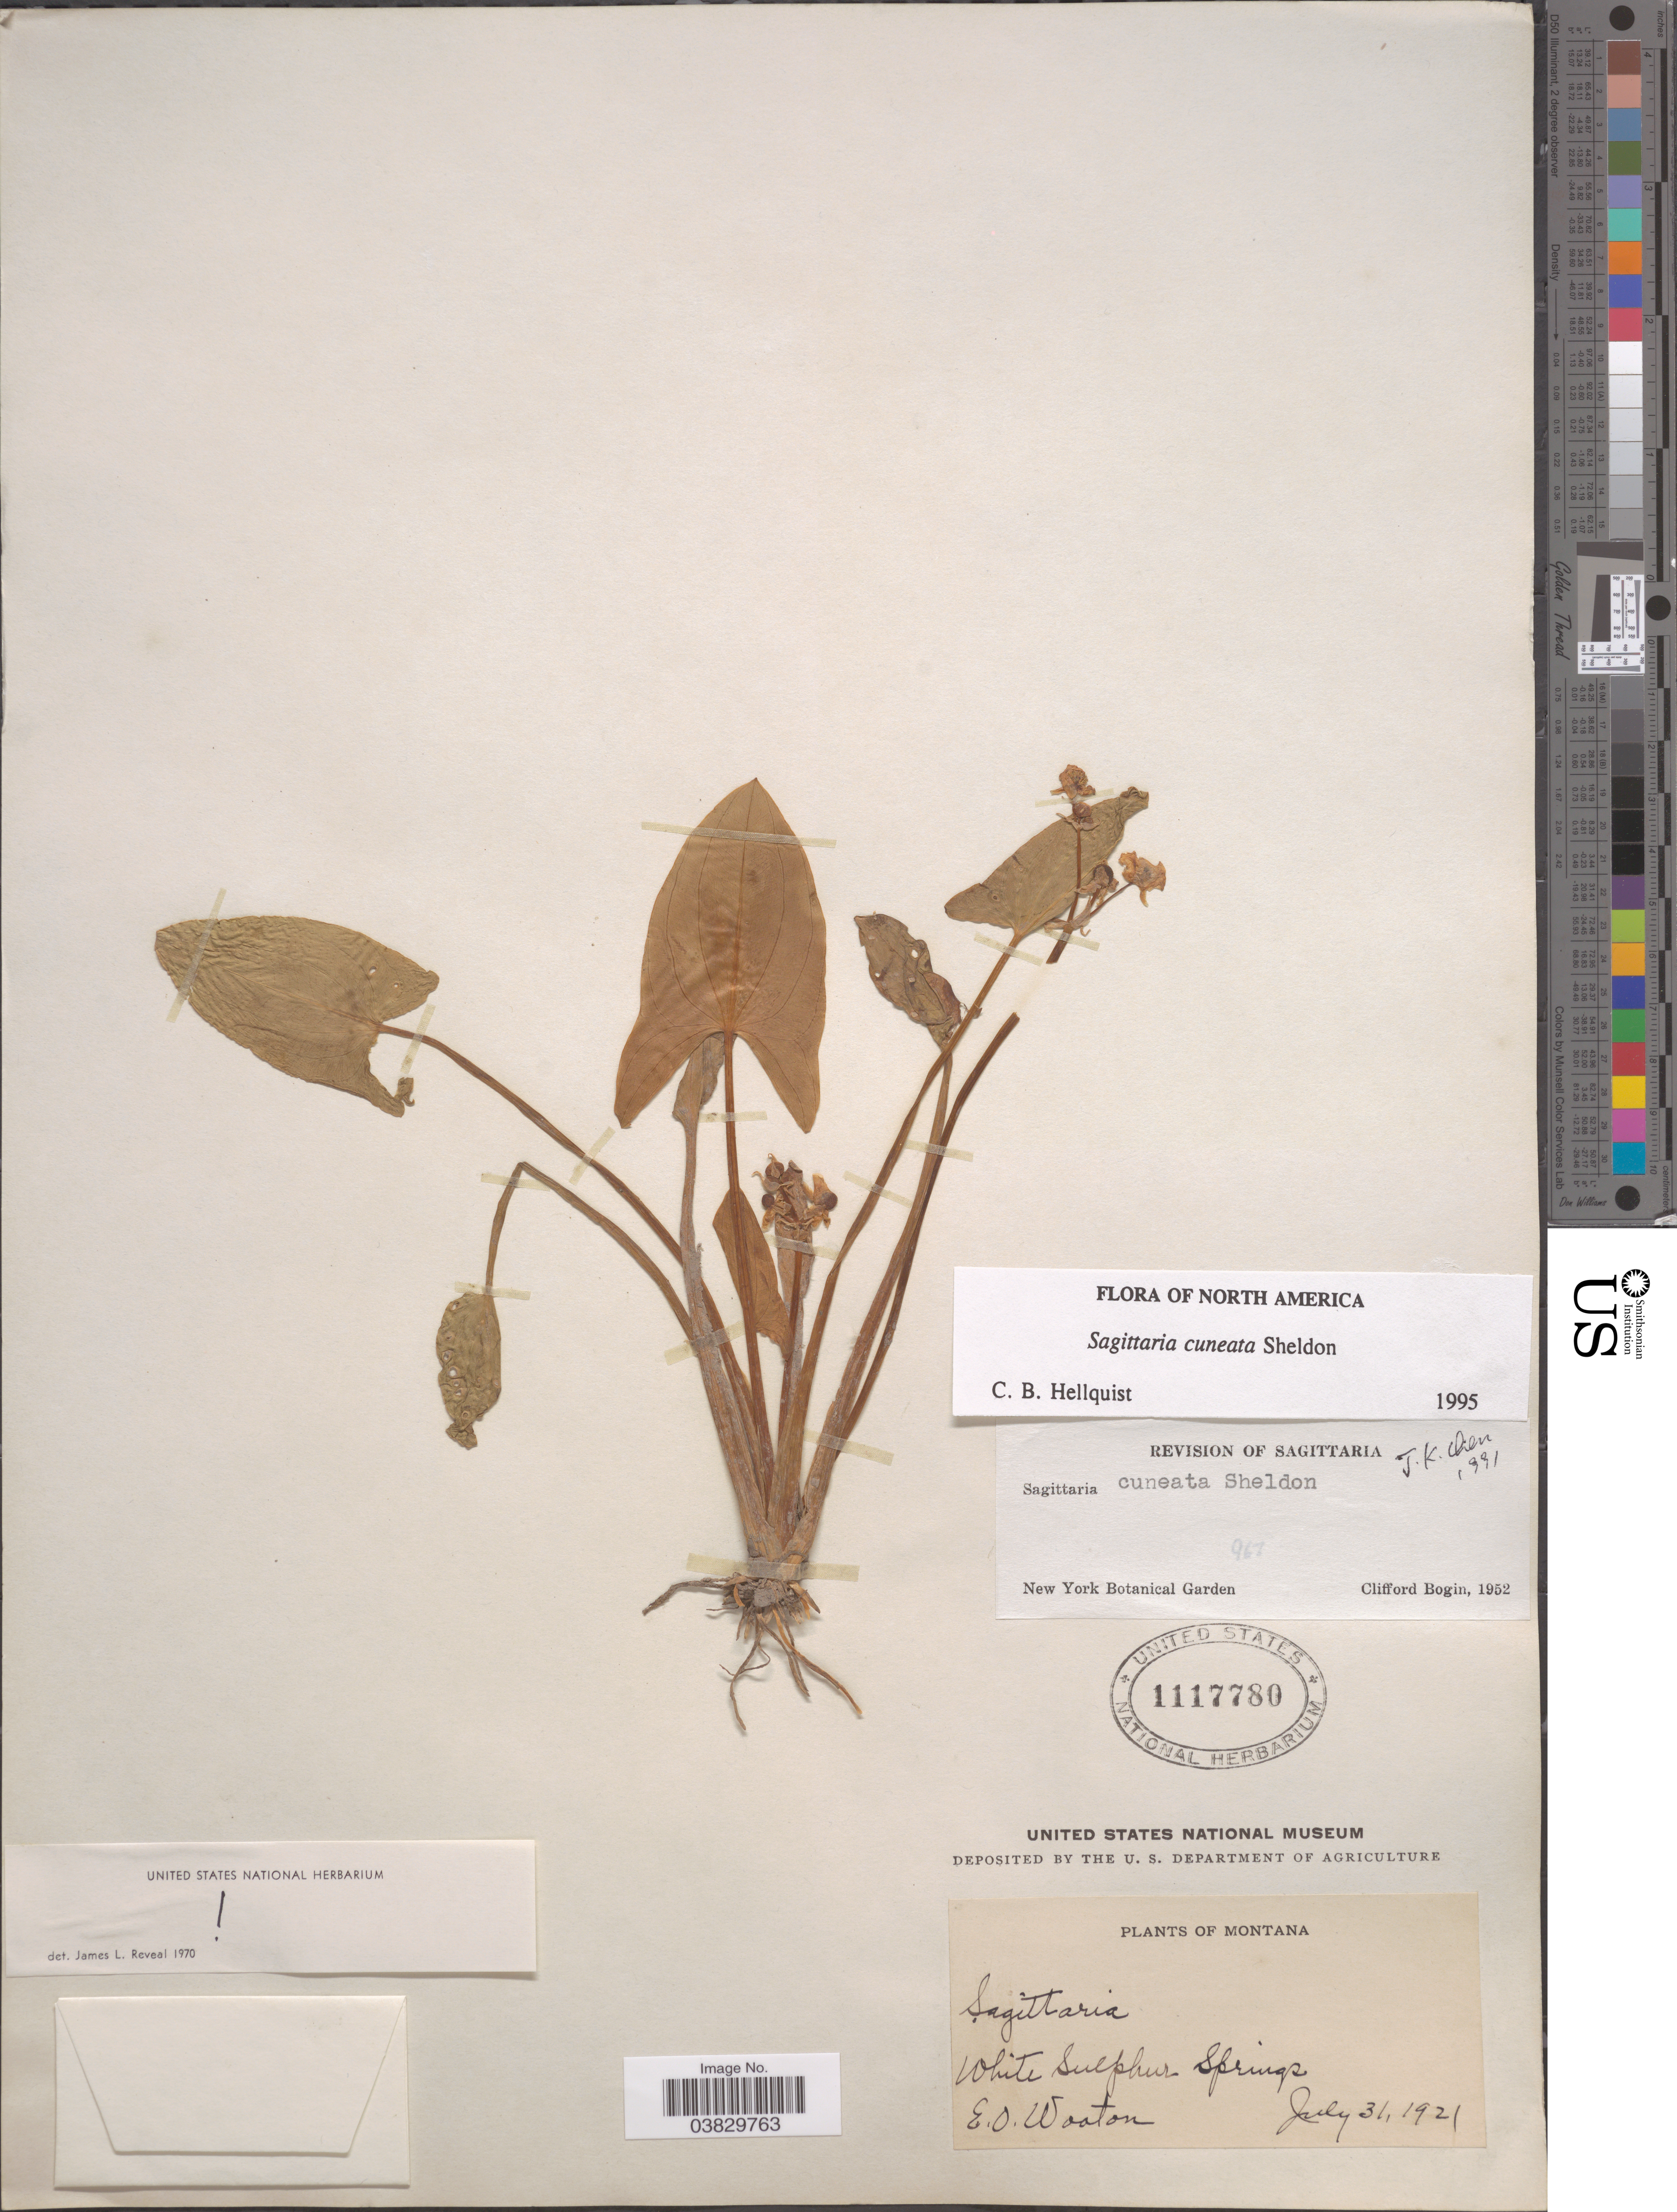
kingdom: Plantae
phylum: Tracheophyta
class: Liliopsida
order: Alismatales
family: Alismataceae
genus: Sagittaria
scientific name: Sagittaria cuneata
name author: E. Sheld.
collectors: E. O. Wooton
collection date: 1921-07-31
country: United States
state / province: Montana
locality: White Sulphur Springs.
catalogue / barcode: US 1117780